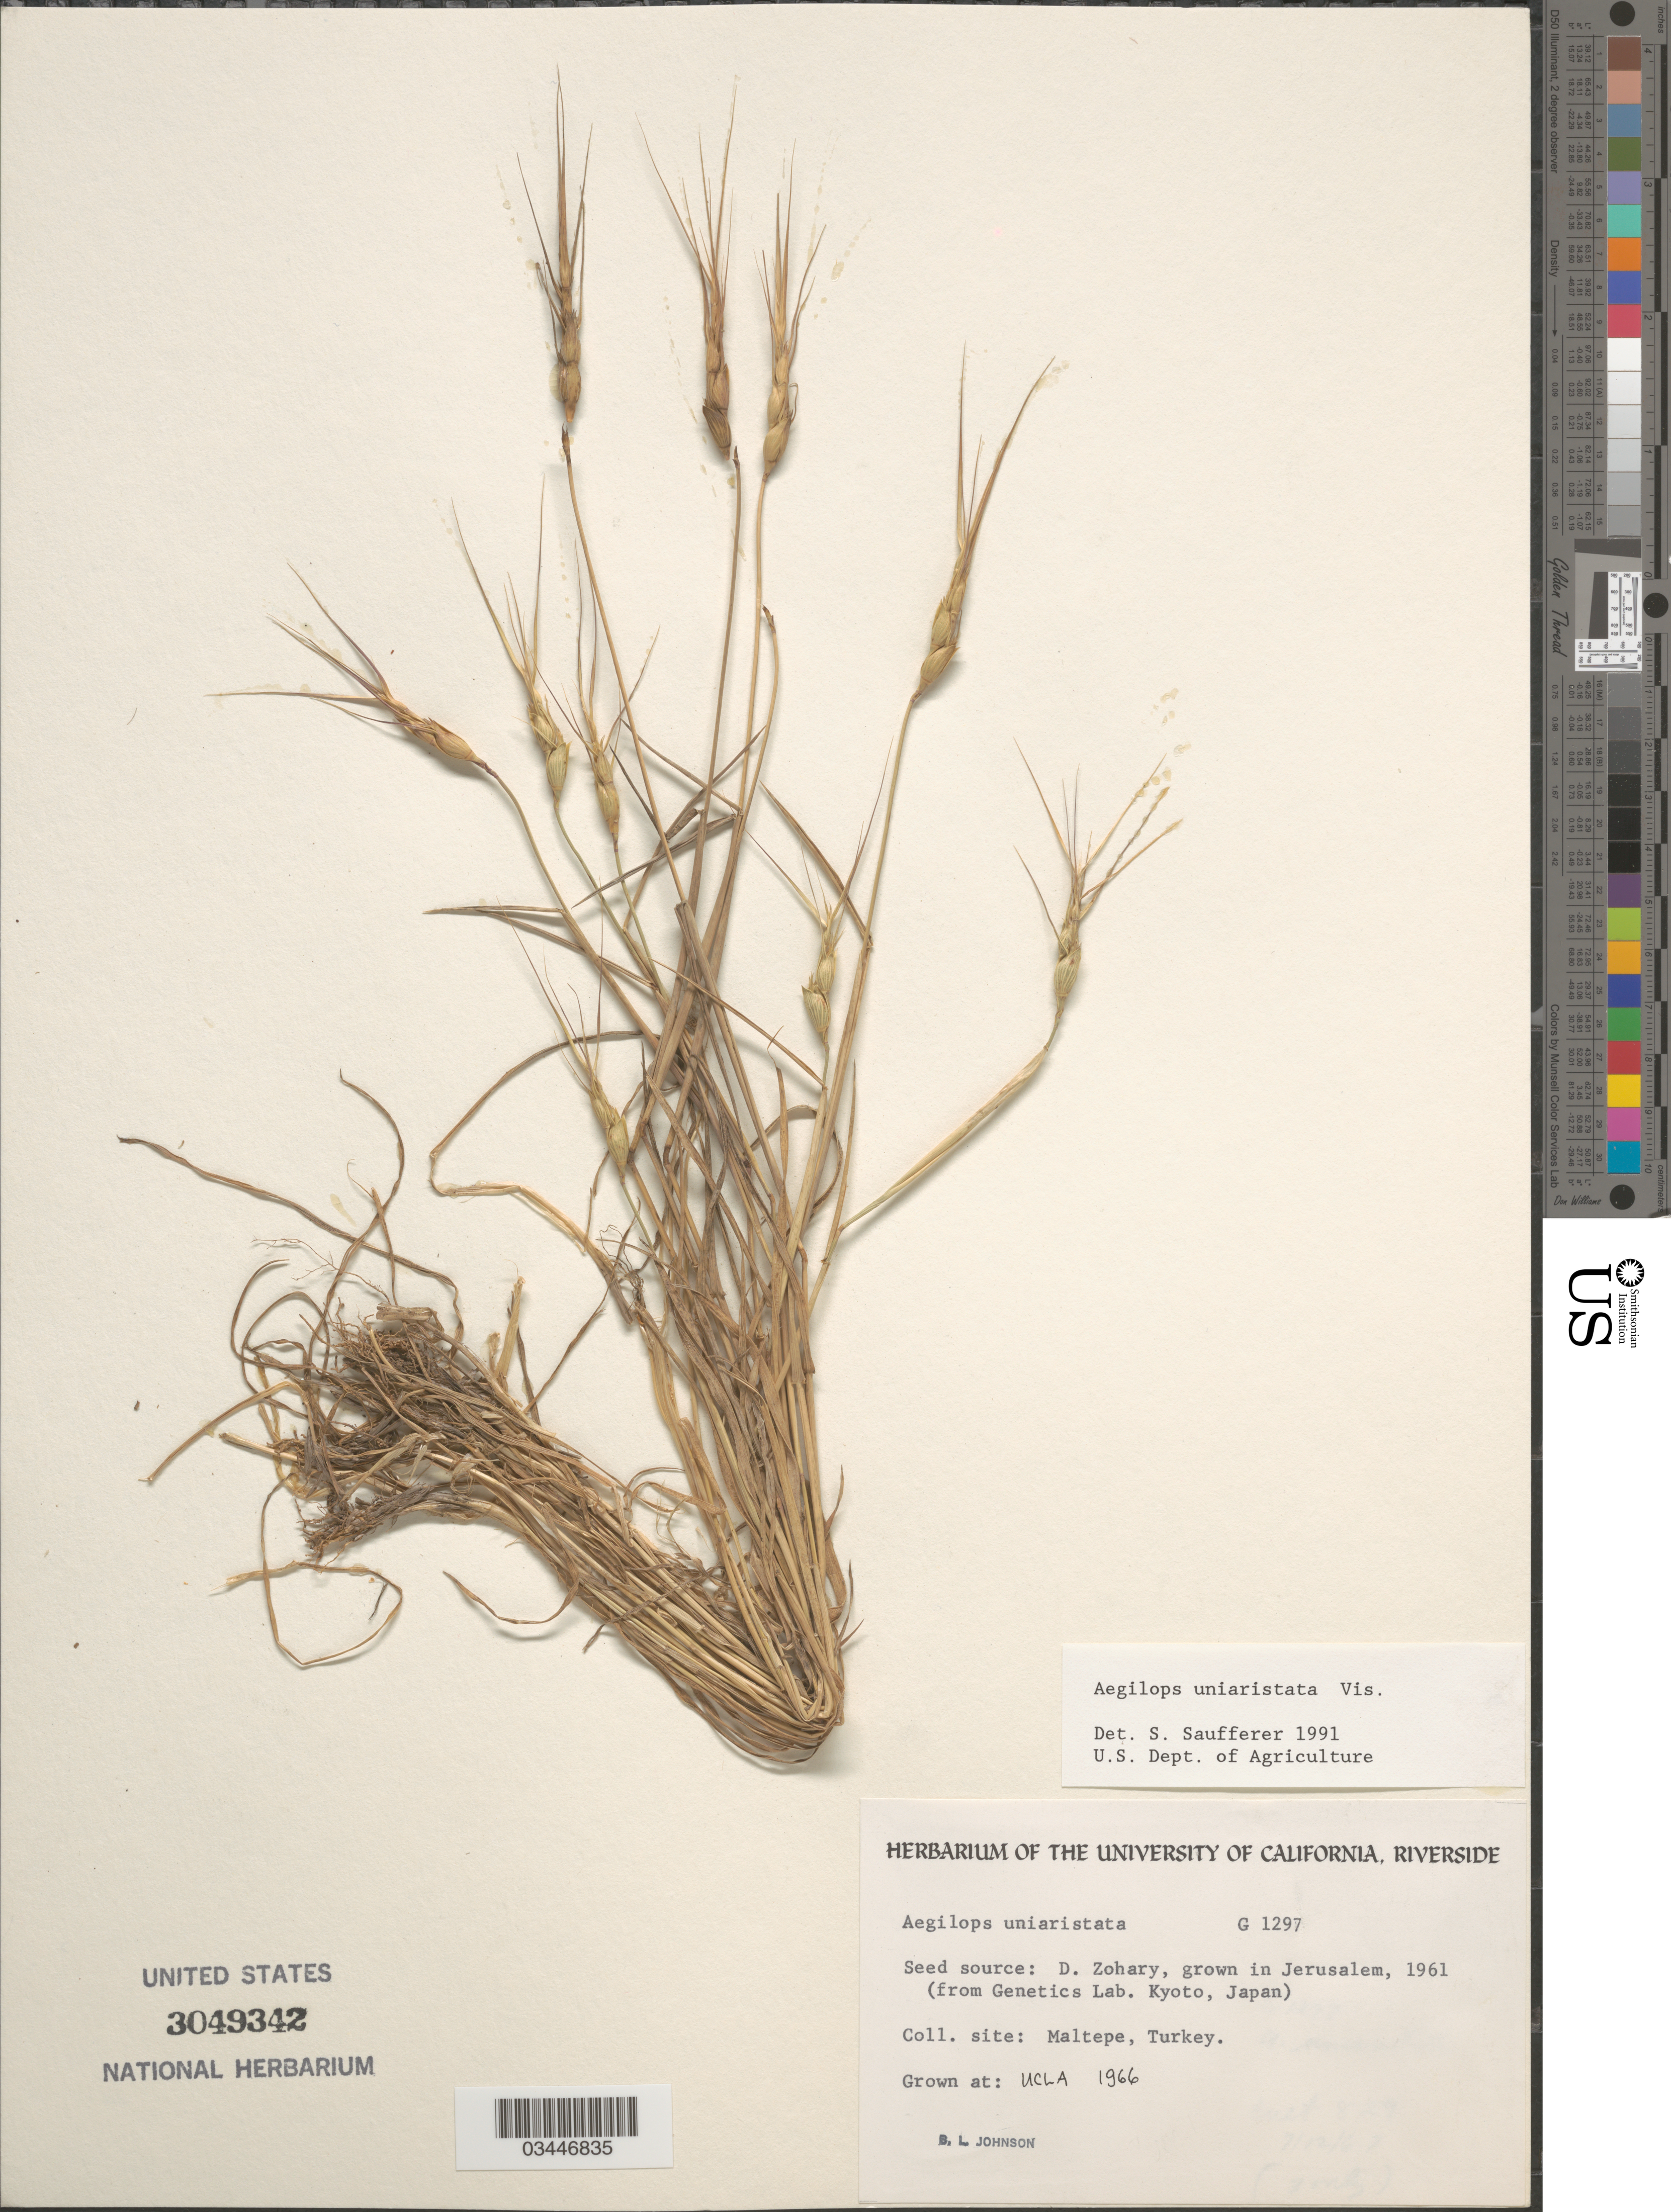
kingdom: Plantae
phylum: Tracheophyta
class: Liliopsida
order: Poales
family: Poaceae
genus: Aegilops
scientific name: Aegilops sp.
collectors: B. Johnson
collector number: G1297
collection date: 1966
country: United States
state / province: California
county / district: Los Angeles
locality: UCLA.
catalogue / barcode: US 3049342